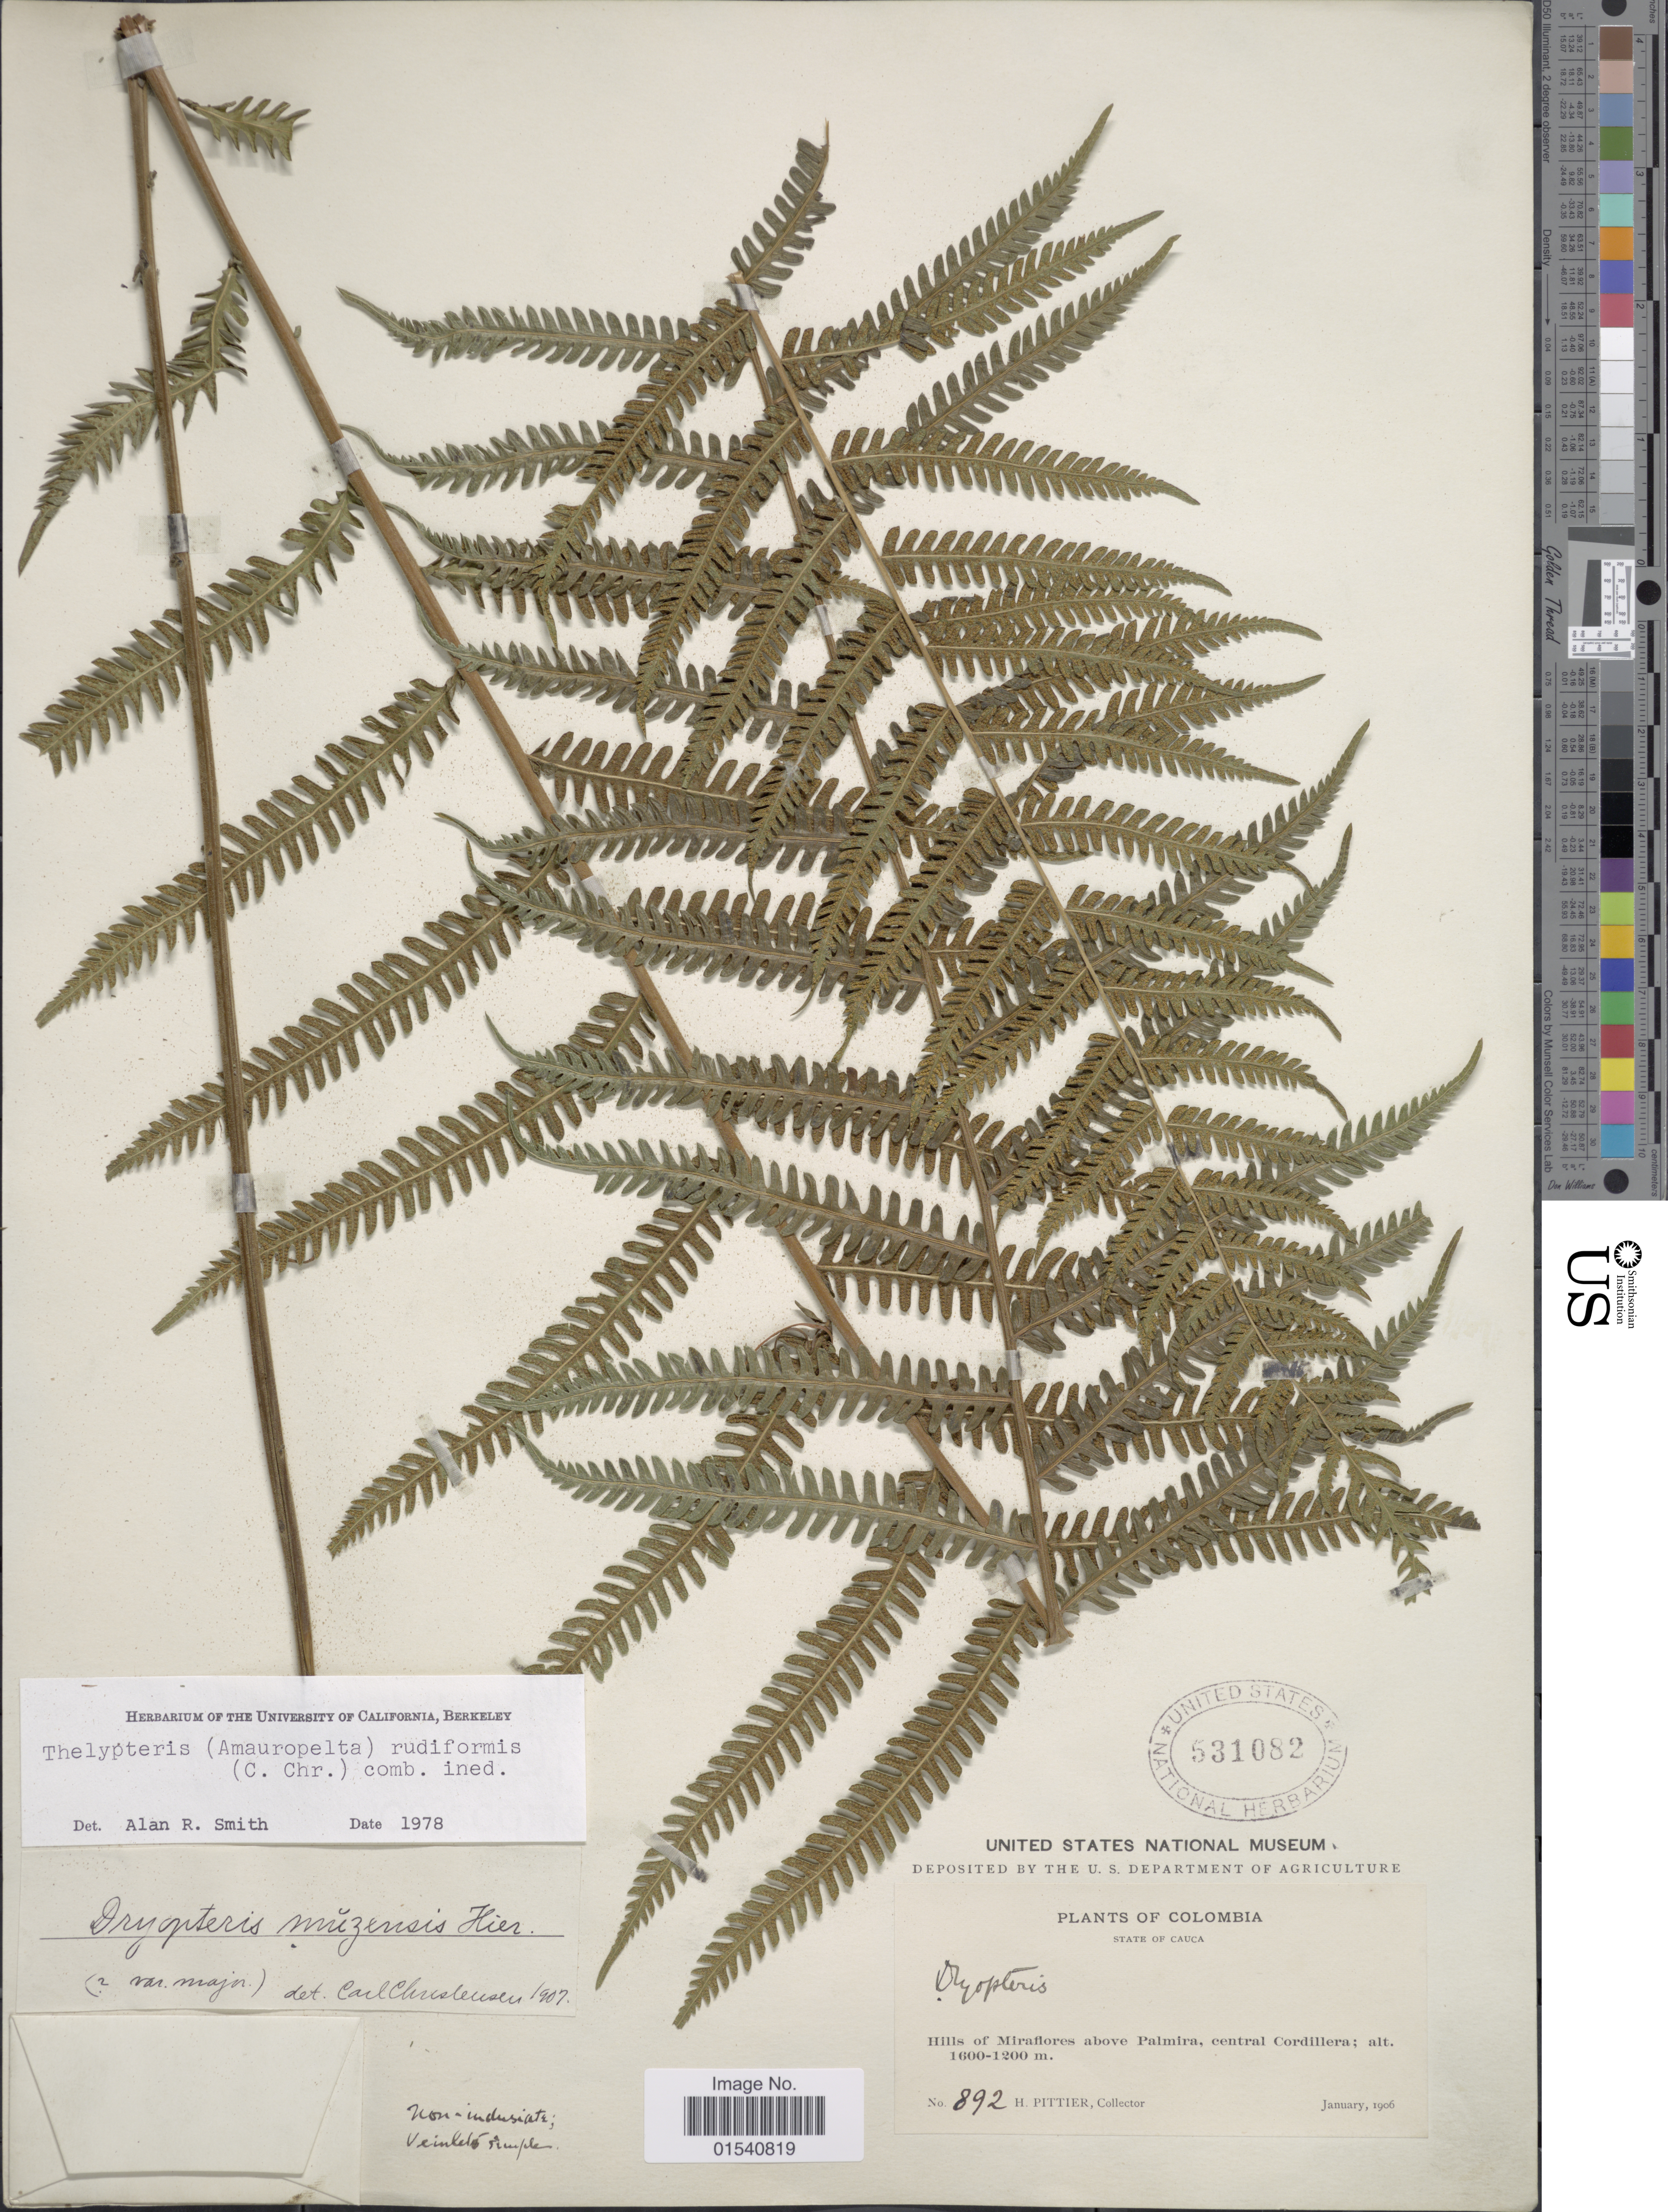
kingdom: Plantae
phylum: Tracheophyta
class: Polypodiopsida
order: Polypodiales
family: Thelypteridaceae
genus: Amauropelta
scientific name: Amauropelta rudiformis (C. Chr.) comb. nov., ined 2015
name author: (C. Chr.)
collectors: H. F. Pittier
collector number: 892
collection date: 1906-01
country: Colombia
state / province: Cauca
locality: Hills of Miraflores above Palmira, central Cordillera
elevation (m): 1200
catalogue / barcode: US 531082